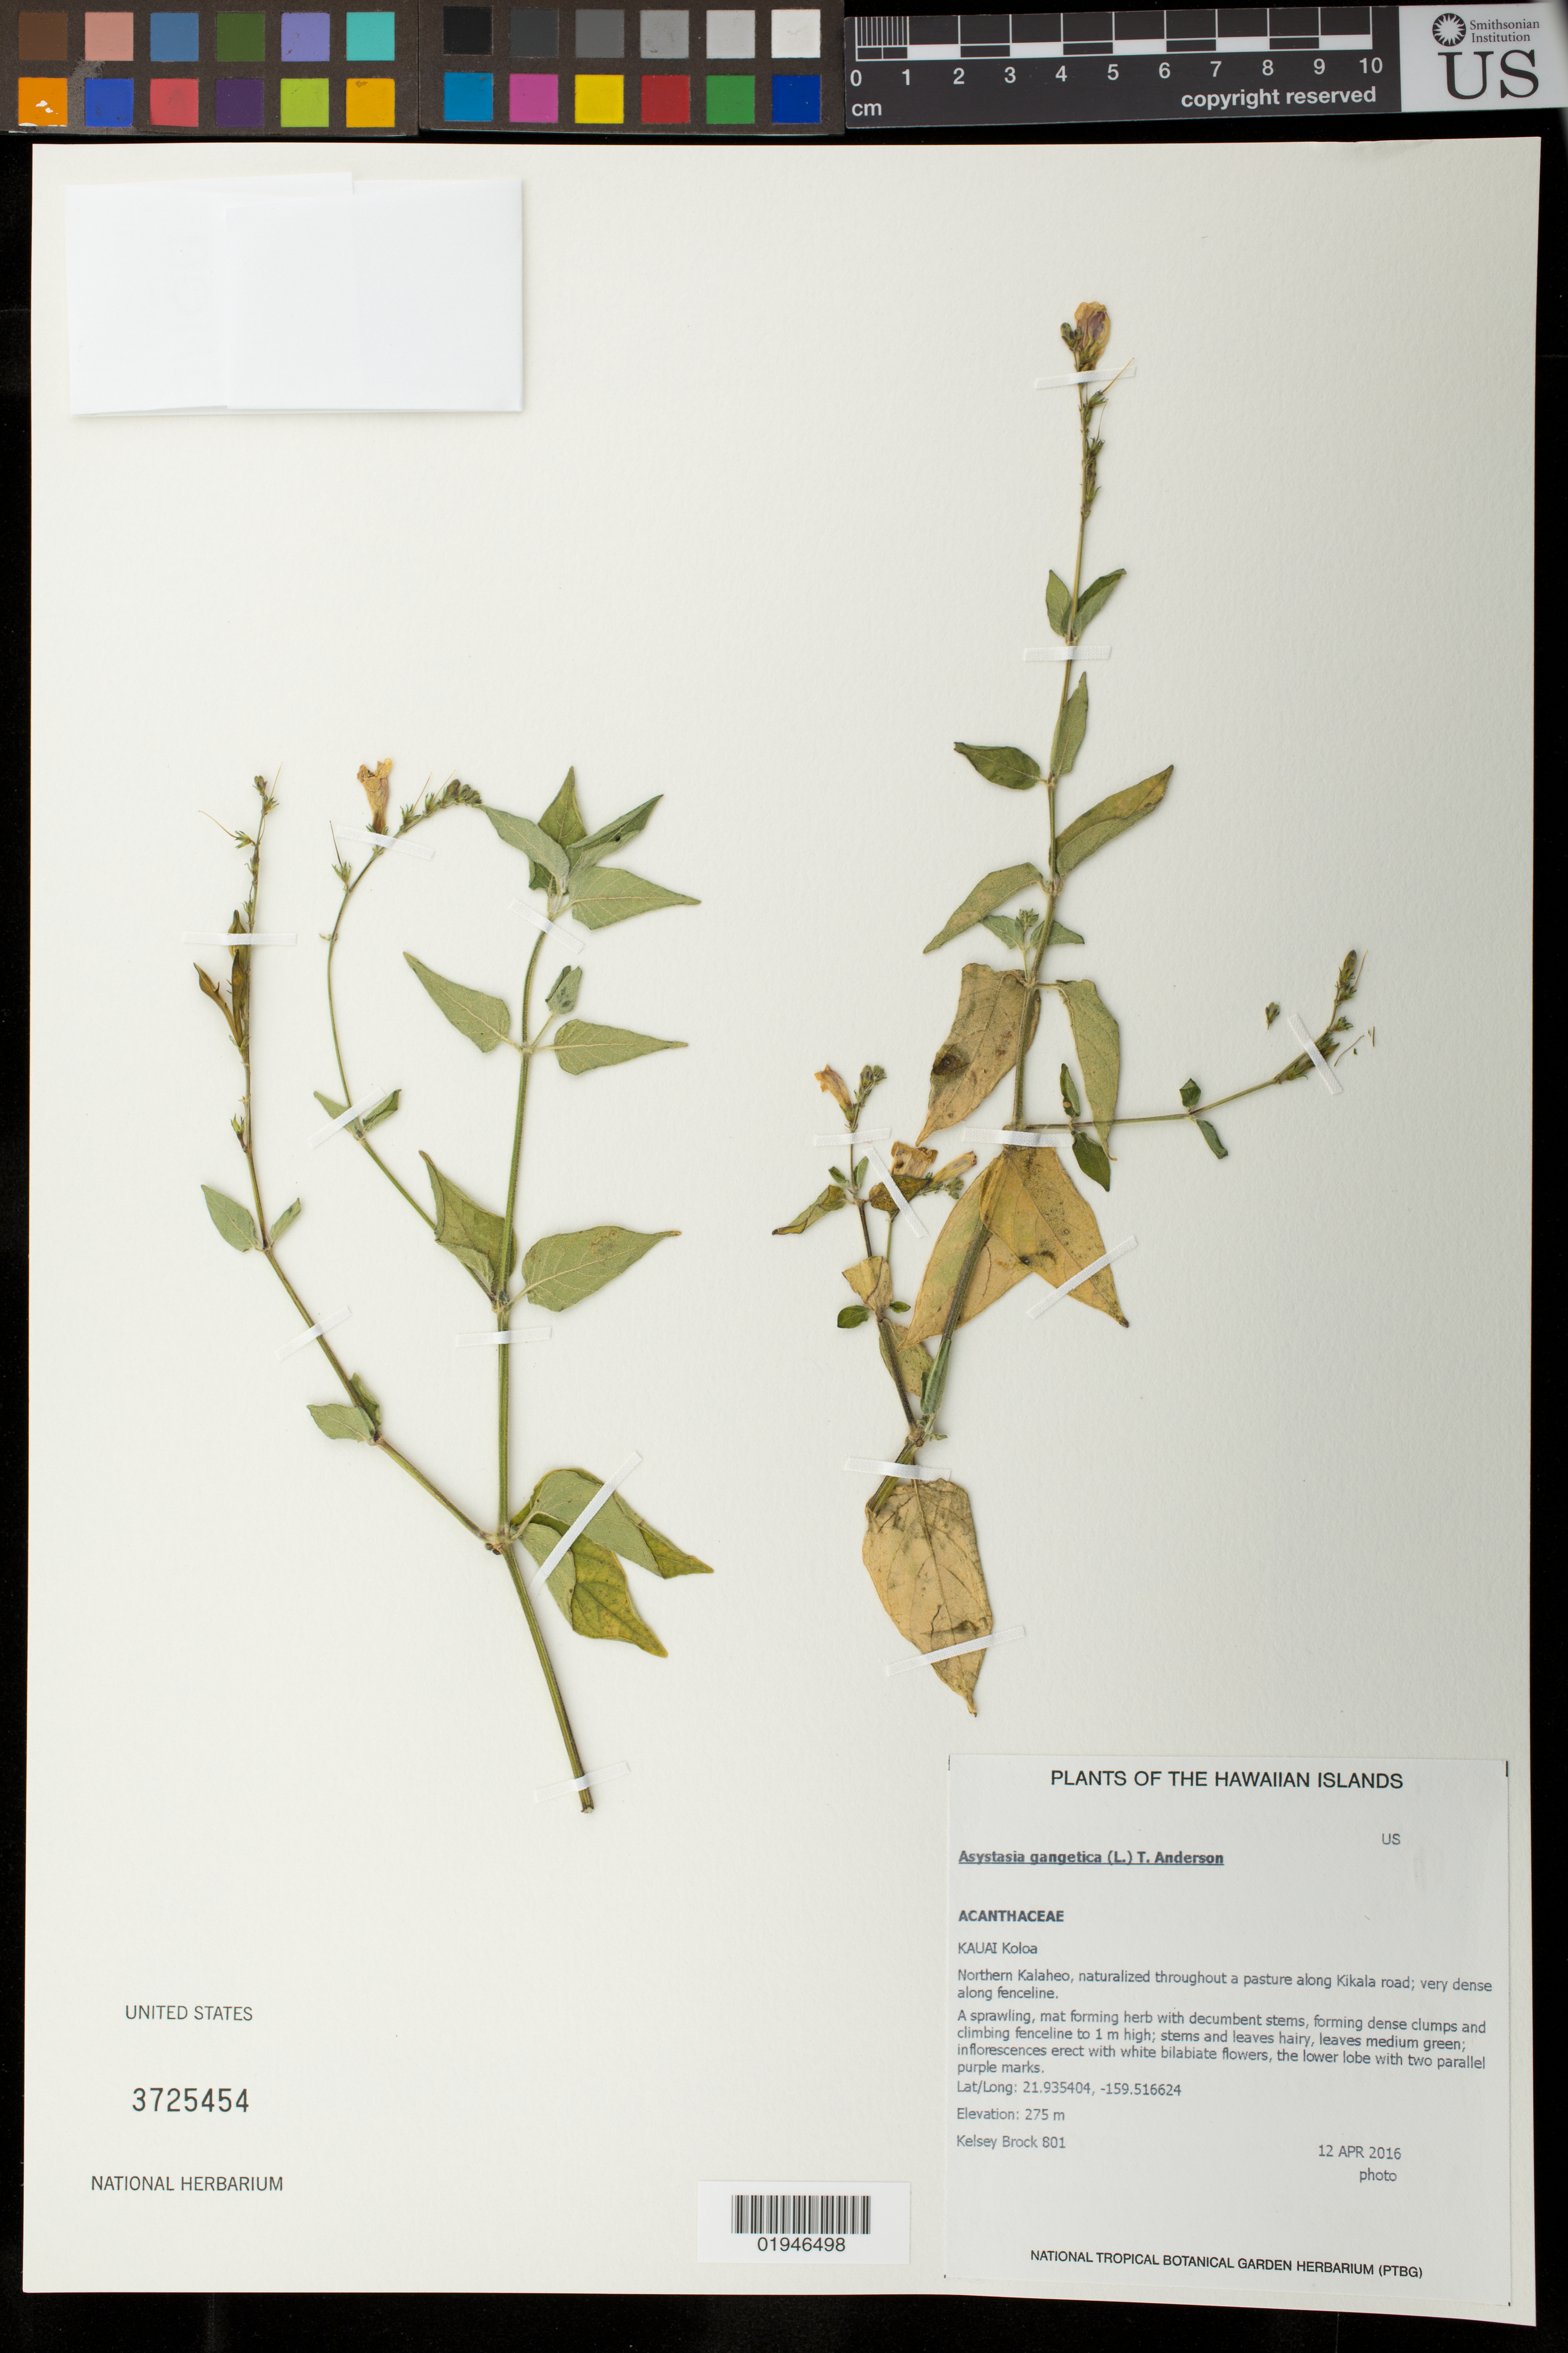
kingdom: Plantae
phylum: Tracheophyta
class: Magnoliopsida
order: Lamiales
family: Acanthaceae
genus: Asystasia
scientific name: Asystasia gangetica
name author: (L.) T. Anderson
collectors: K. Brock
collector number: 801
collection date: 2016-04-12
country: United States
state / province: Hawaii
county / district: Kauai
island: Kaua'i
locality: Koloa District, Northern Kaloaheo, along Kikala road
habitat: Pasture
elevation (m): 275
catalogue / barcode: US 3725454